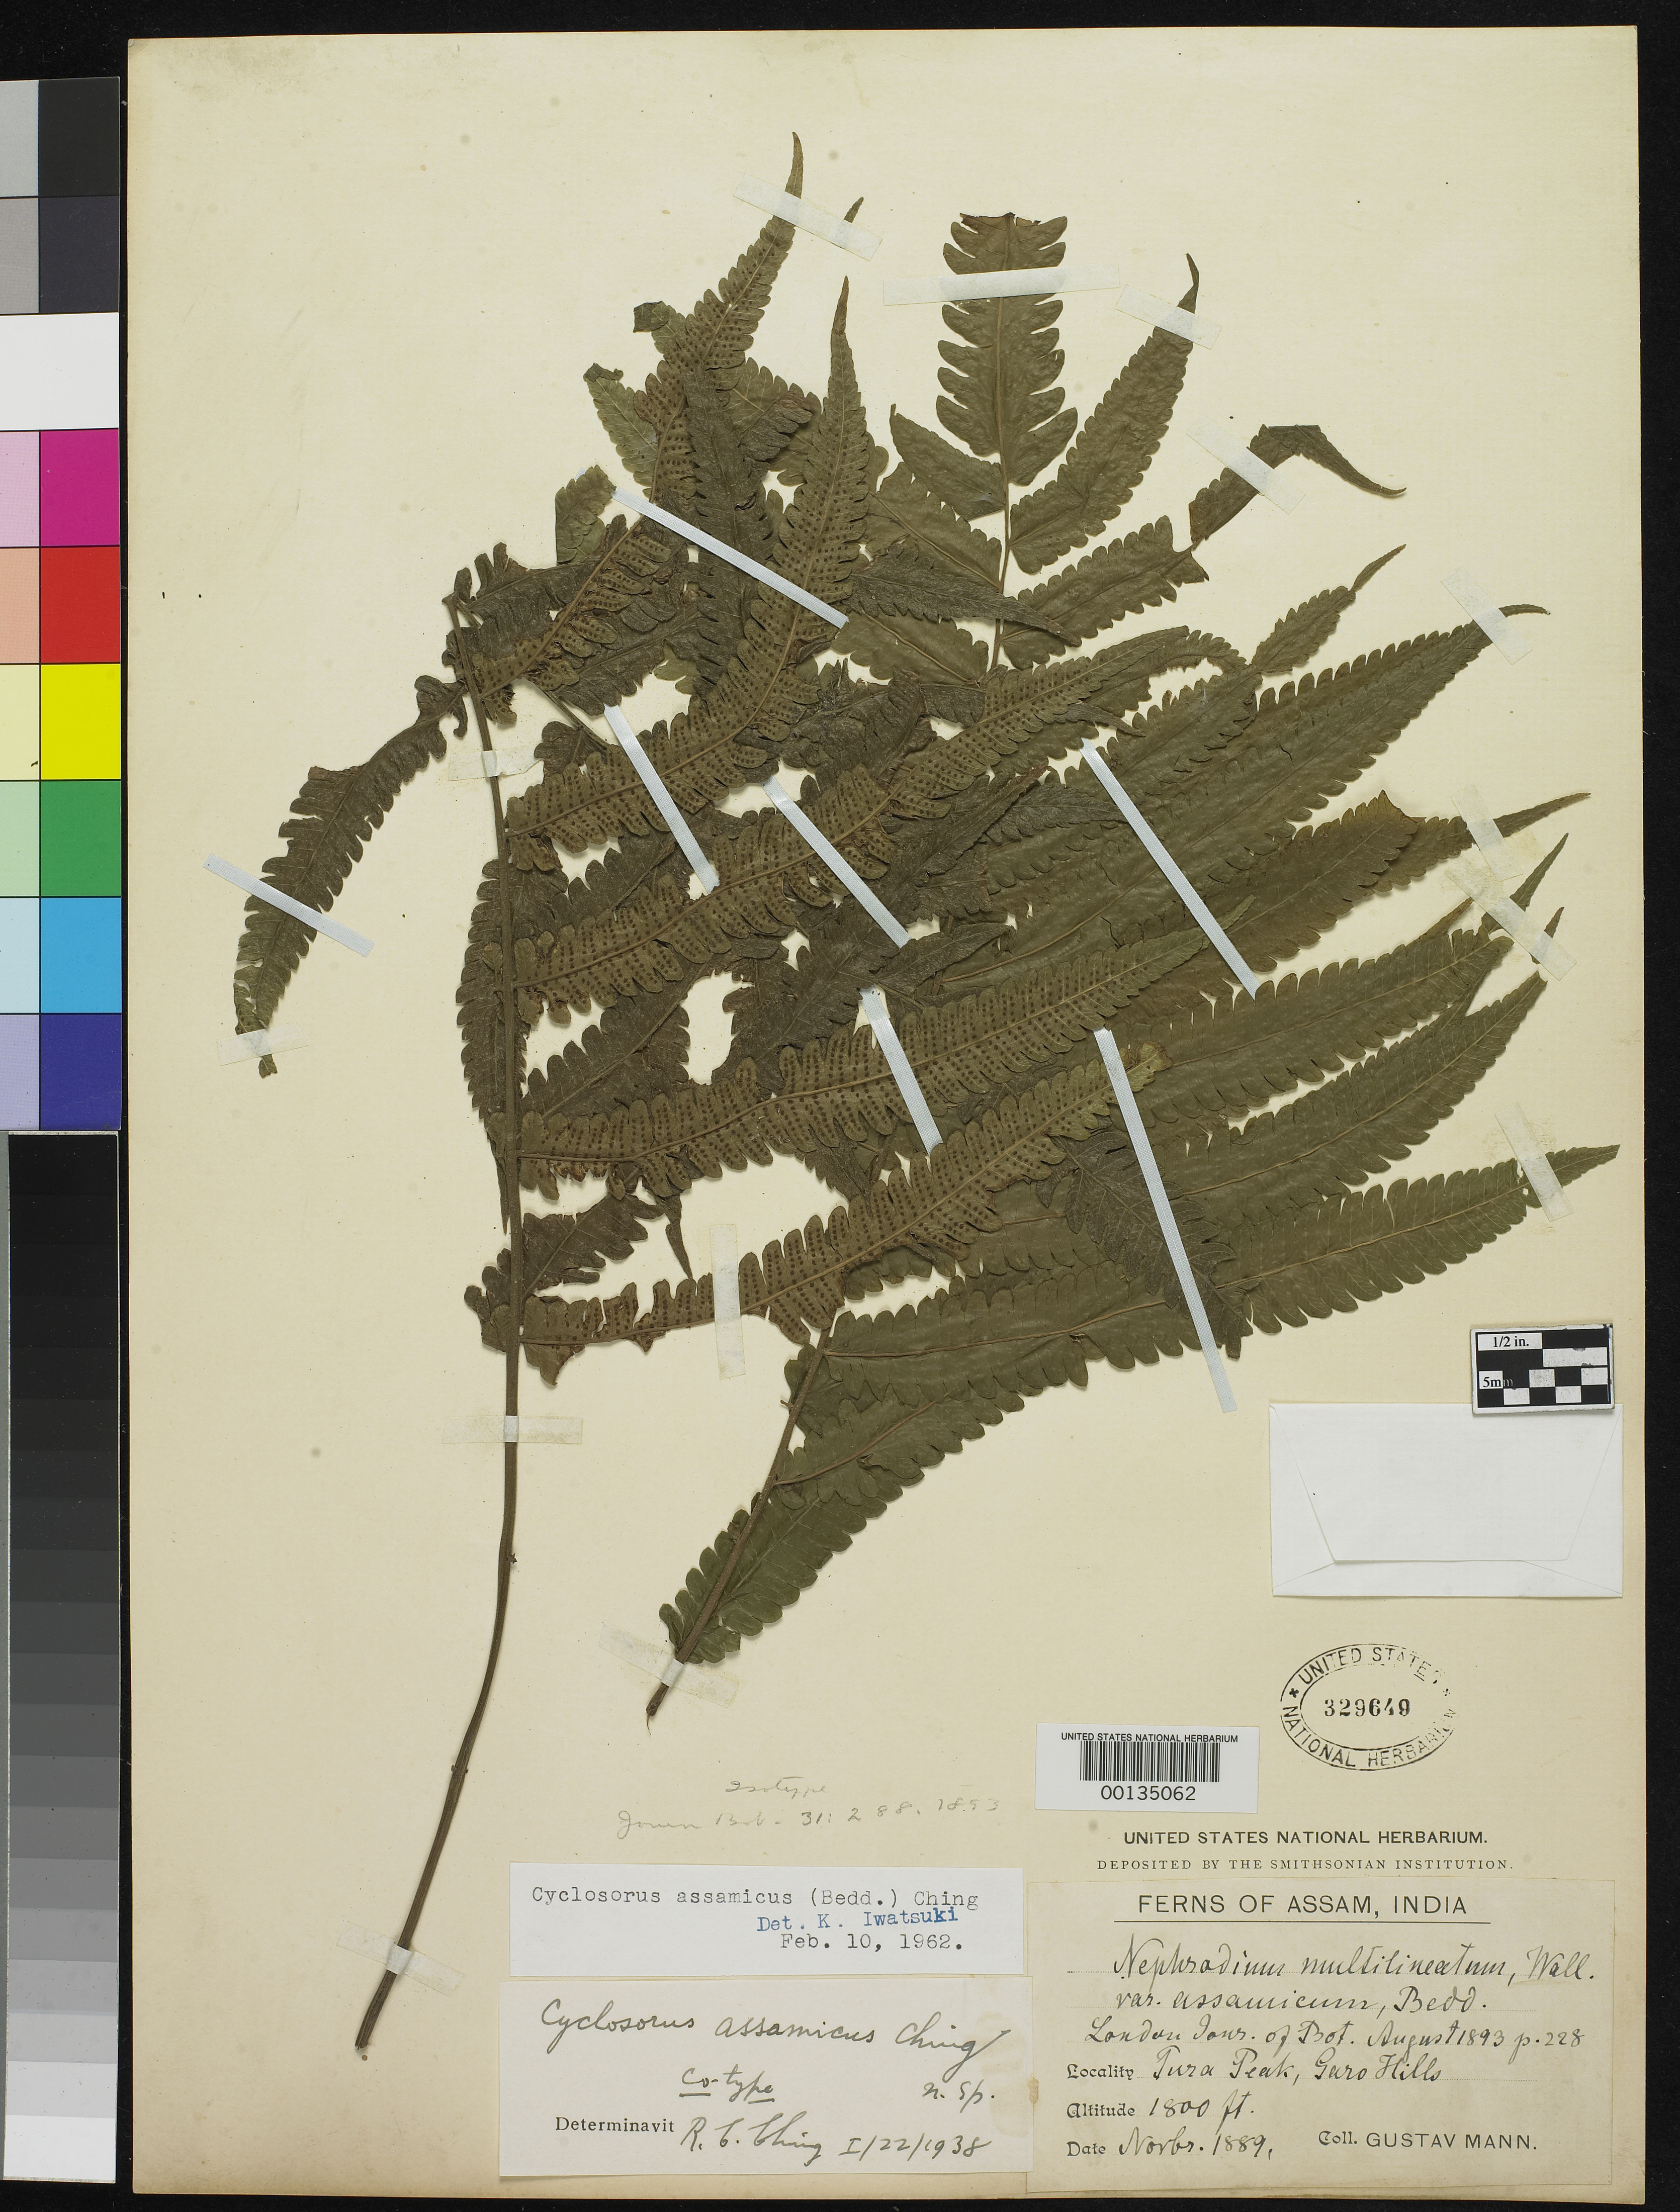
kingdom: Plantae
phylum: Tracheophyta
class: Polypodiopsida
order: Polypodiales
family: Dryopteridaceae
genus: Nephrodium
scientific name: Nephrodium multilineatum var. assamicum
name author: Bedd.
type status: Type Collection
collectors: G. Mann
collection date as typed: Nov 1889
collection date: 1889-11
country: India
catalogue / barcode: US 329649